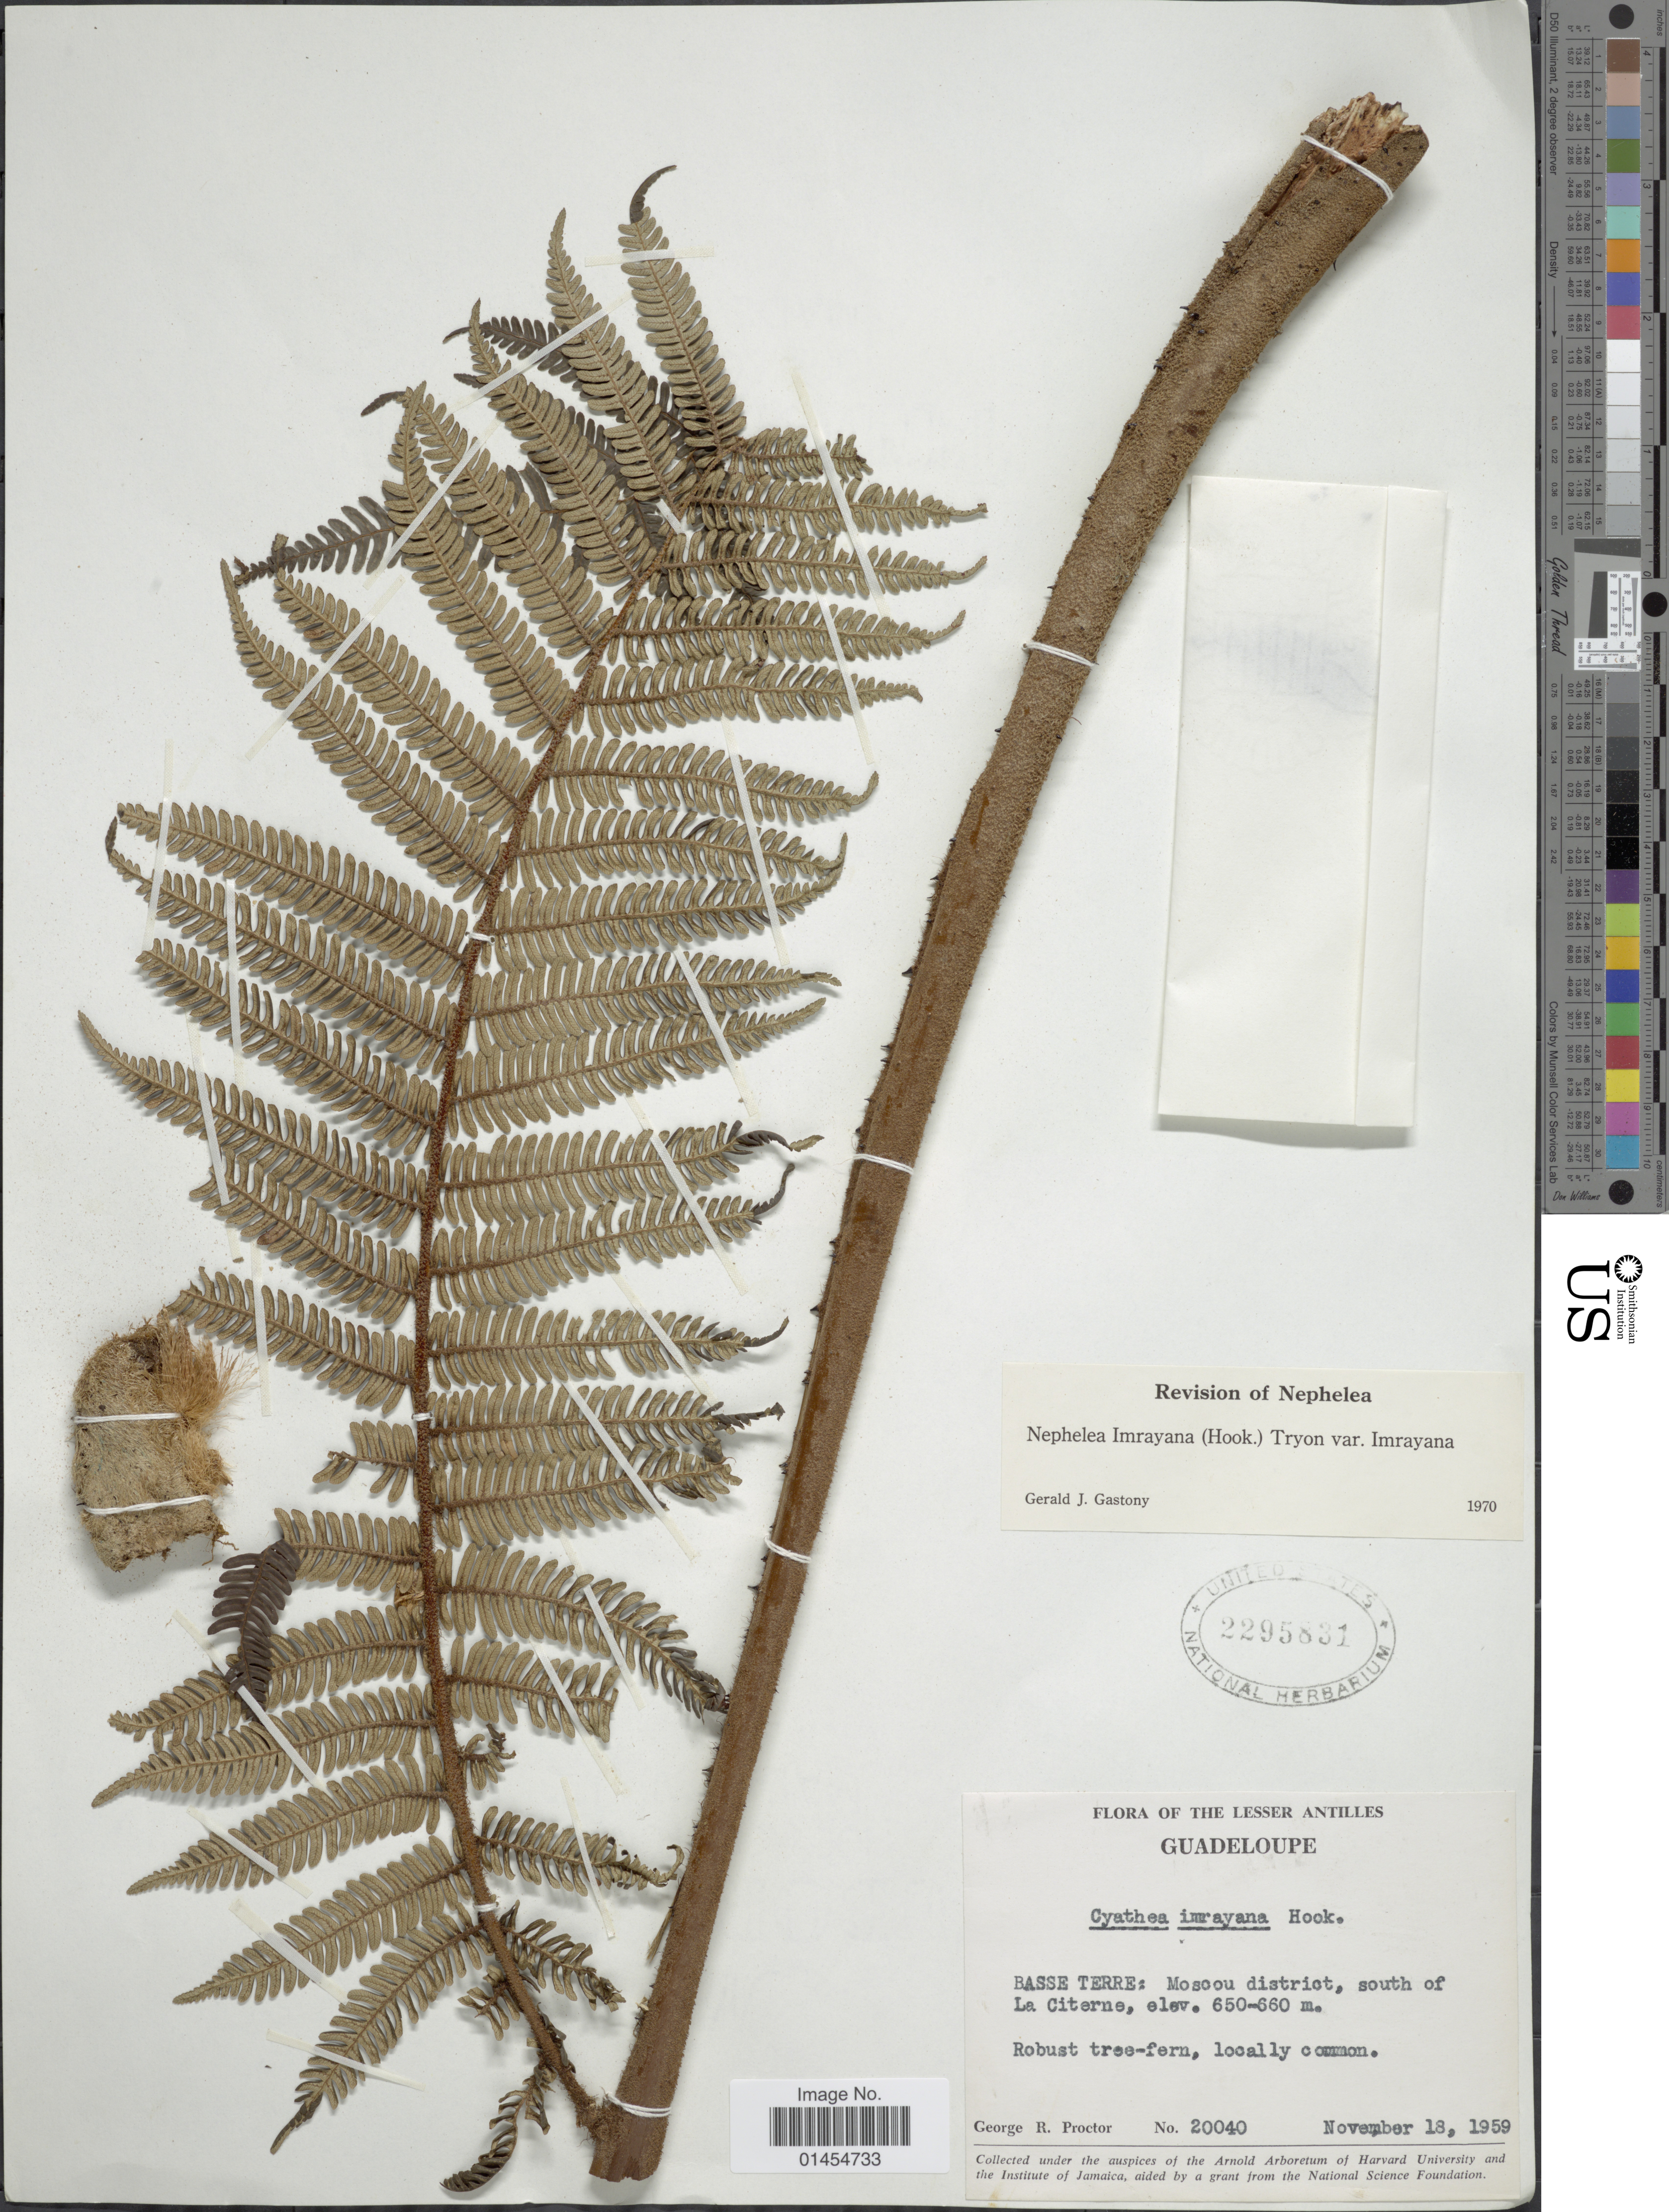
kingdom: Plantae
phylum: Tracheophyta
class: Polypodiopsida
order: Cyatheales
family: Cyatheaceae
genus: Alsophila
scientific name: Alsophila imrayana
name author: (Hook.) D.S. Conant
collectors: G. R. Proctor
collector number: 20040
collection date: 1959-11-18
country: Guadeloupe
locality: Lesser Antilles. Basse Terre: Moscou district, south of La Citerne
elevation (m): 650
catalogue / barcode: US 2295831